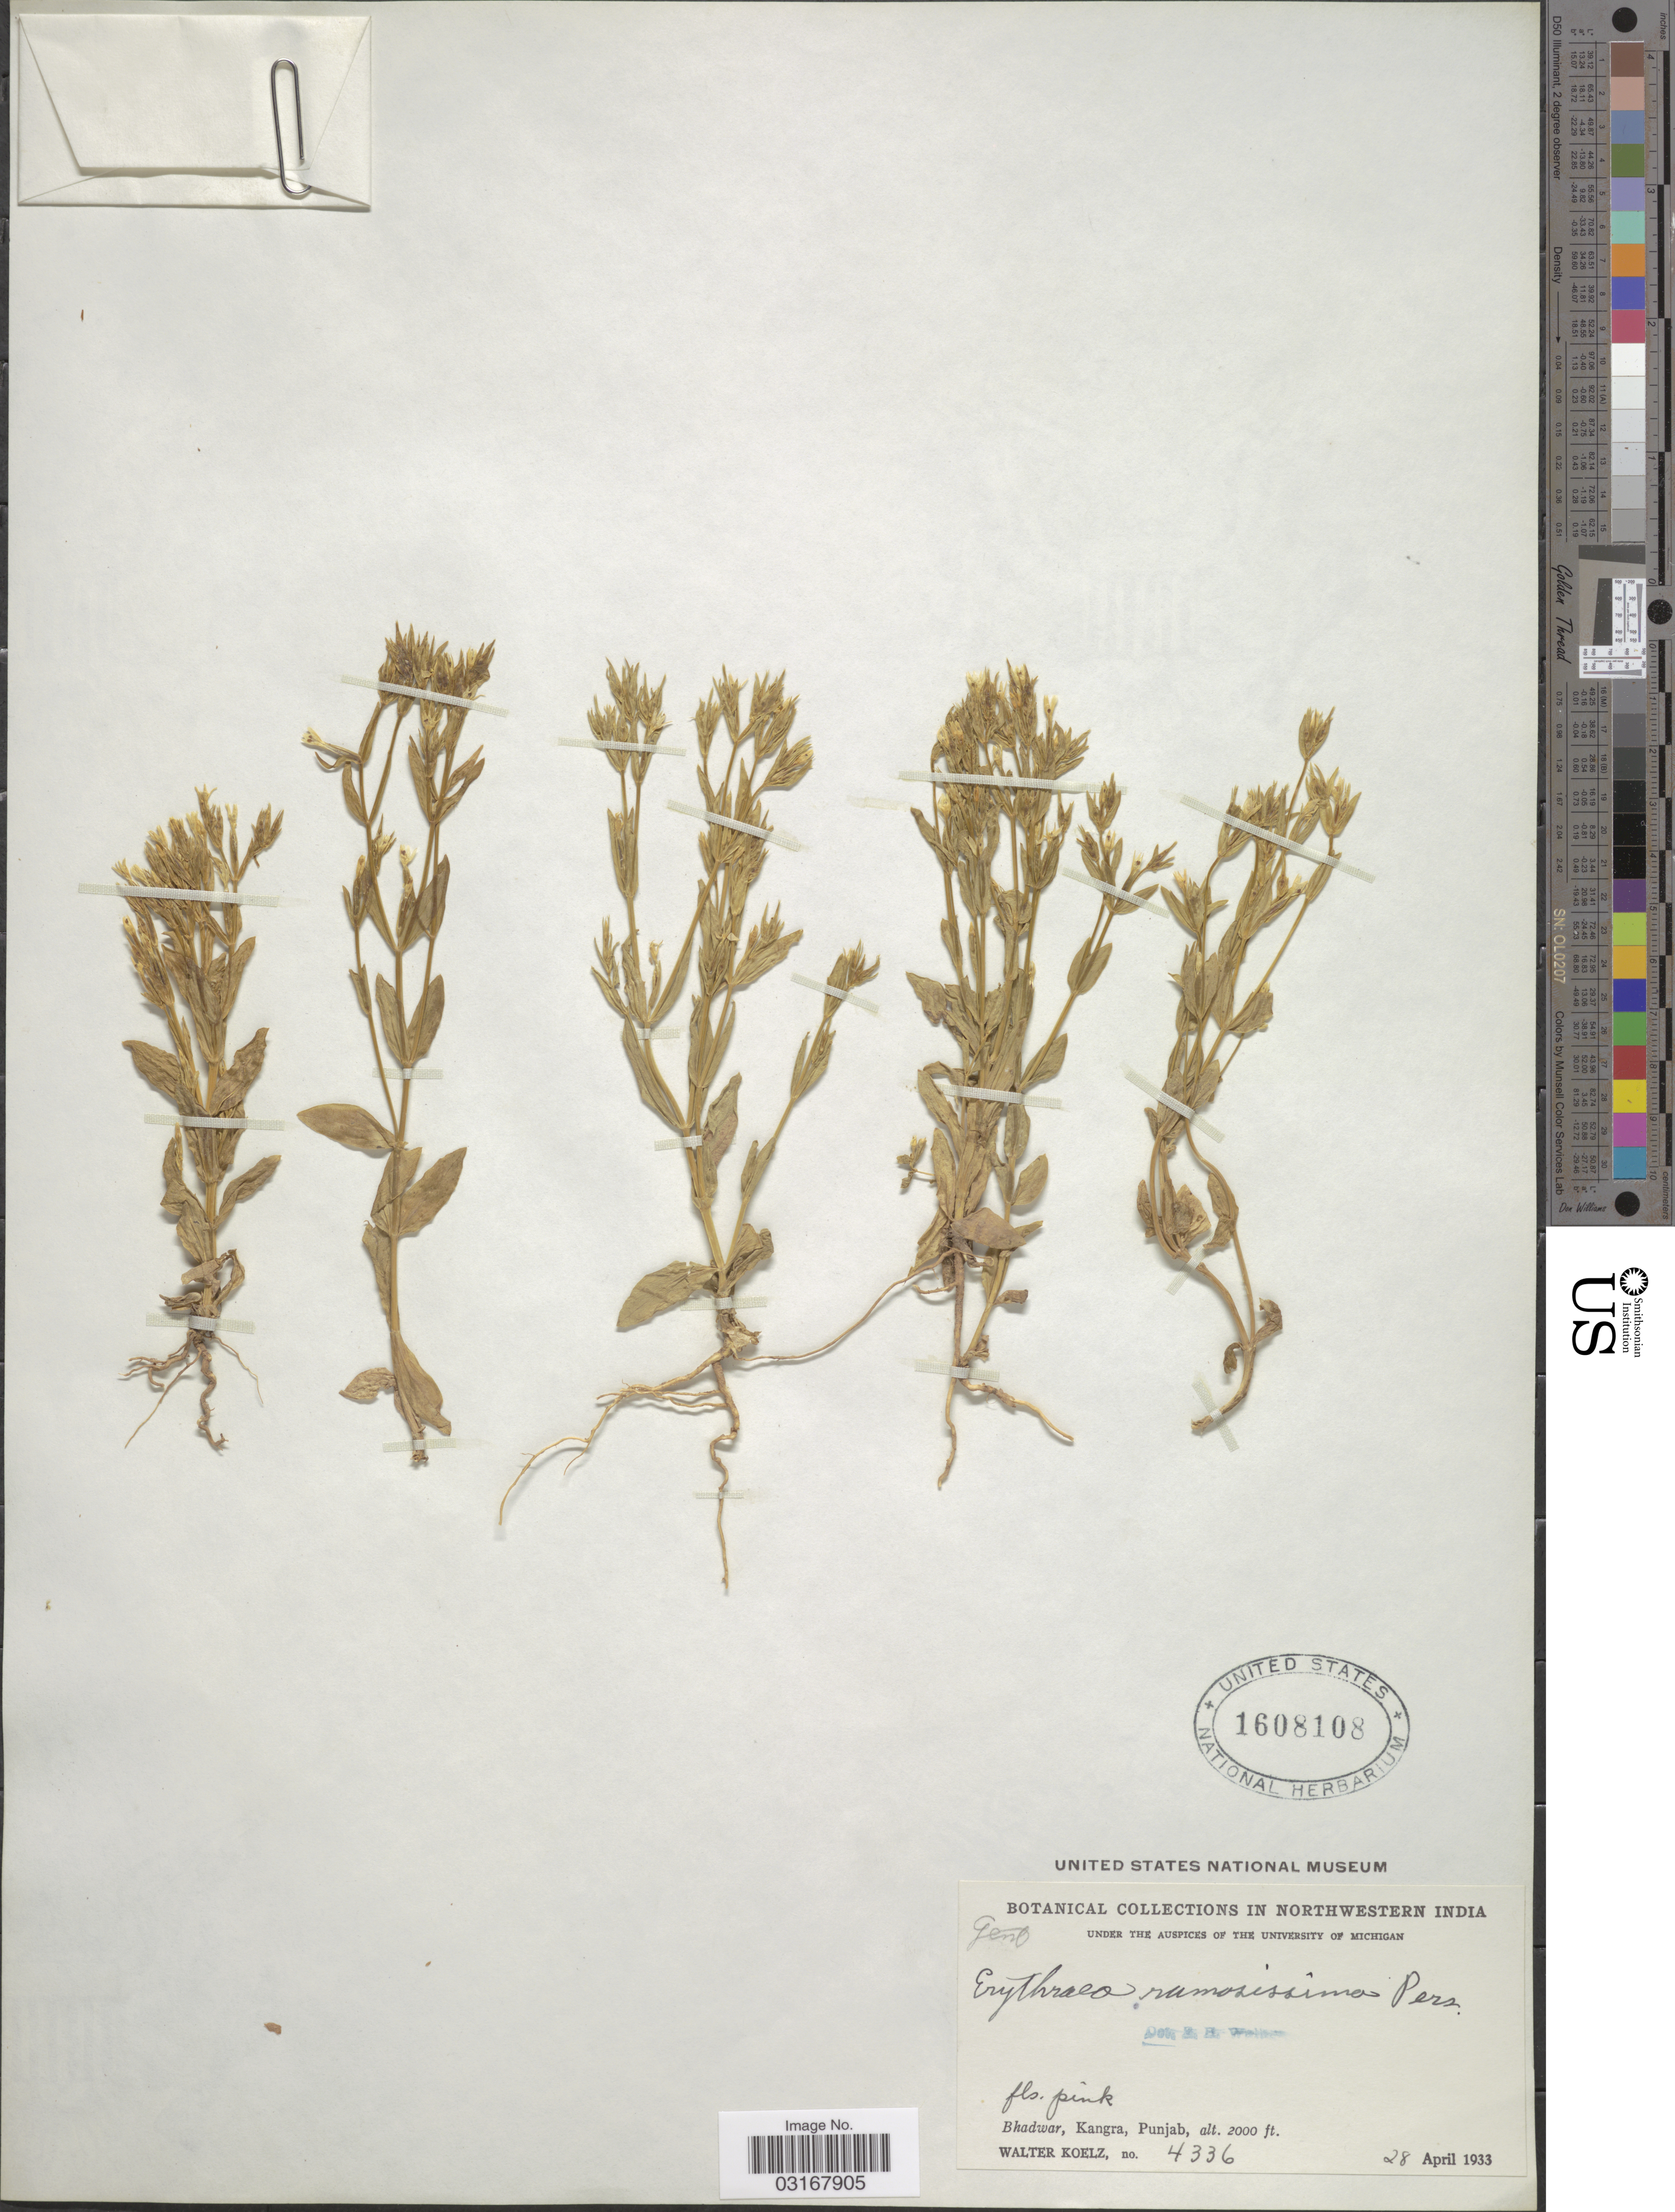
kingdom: Plantae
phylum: Tracheophyta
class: Magnoliopsida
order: Gentianales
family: Gentianaceae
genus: Centaurium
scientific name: Centaurium ramosissimum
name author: (Vill.) Druce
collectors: W. N. Koelz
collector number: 4336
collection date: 1933-04-28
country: India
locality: Northwestern India. Bhadwar, Kangra.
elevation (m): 610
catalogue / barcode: US 1608108